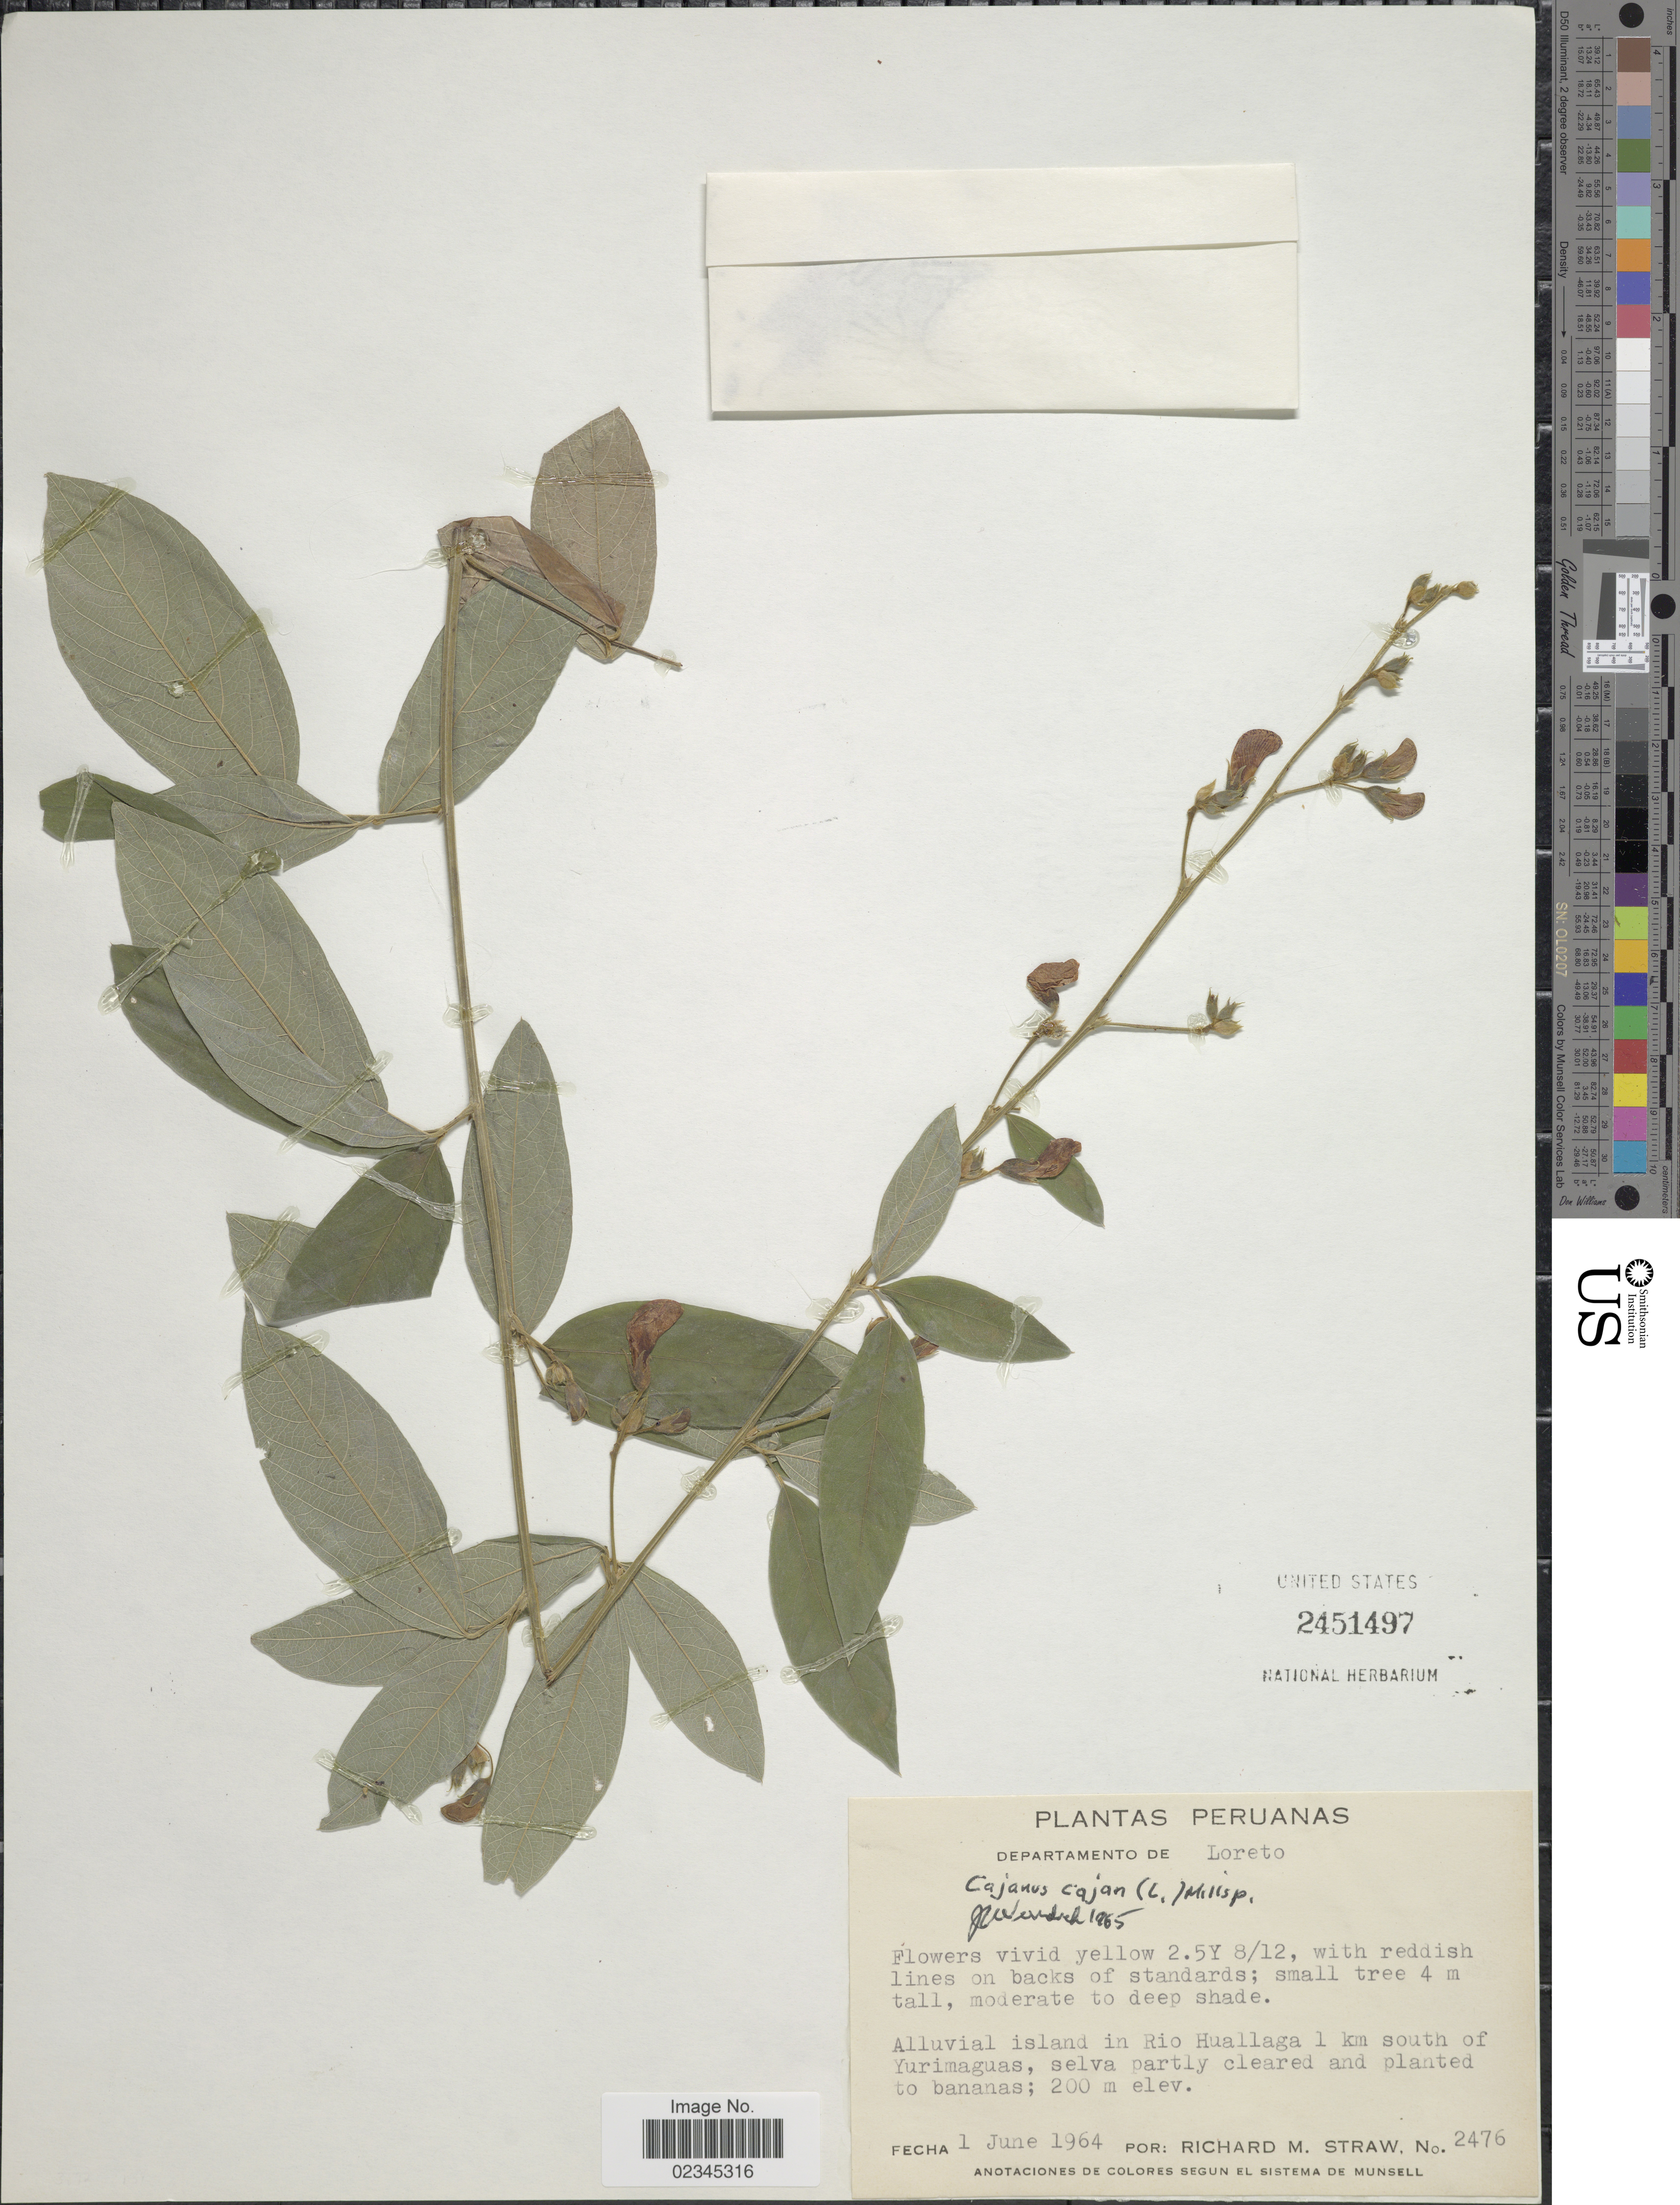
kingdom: Plantae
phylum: Tracheophyta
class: Magnoliopsida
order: Fabales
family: Fabaceae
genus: Cajanus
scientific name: Cajanus cajan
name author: (L.) Huth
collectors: R. M. Straw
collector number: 2476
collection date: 1964-06-01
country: Peru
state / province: Loreto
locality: Alluvial island in Rio Huallaga 1 km south of Yurimaguas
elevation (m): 200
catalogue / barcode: US 2451497